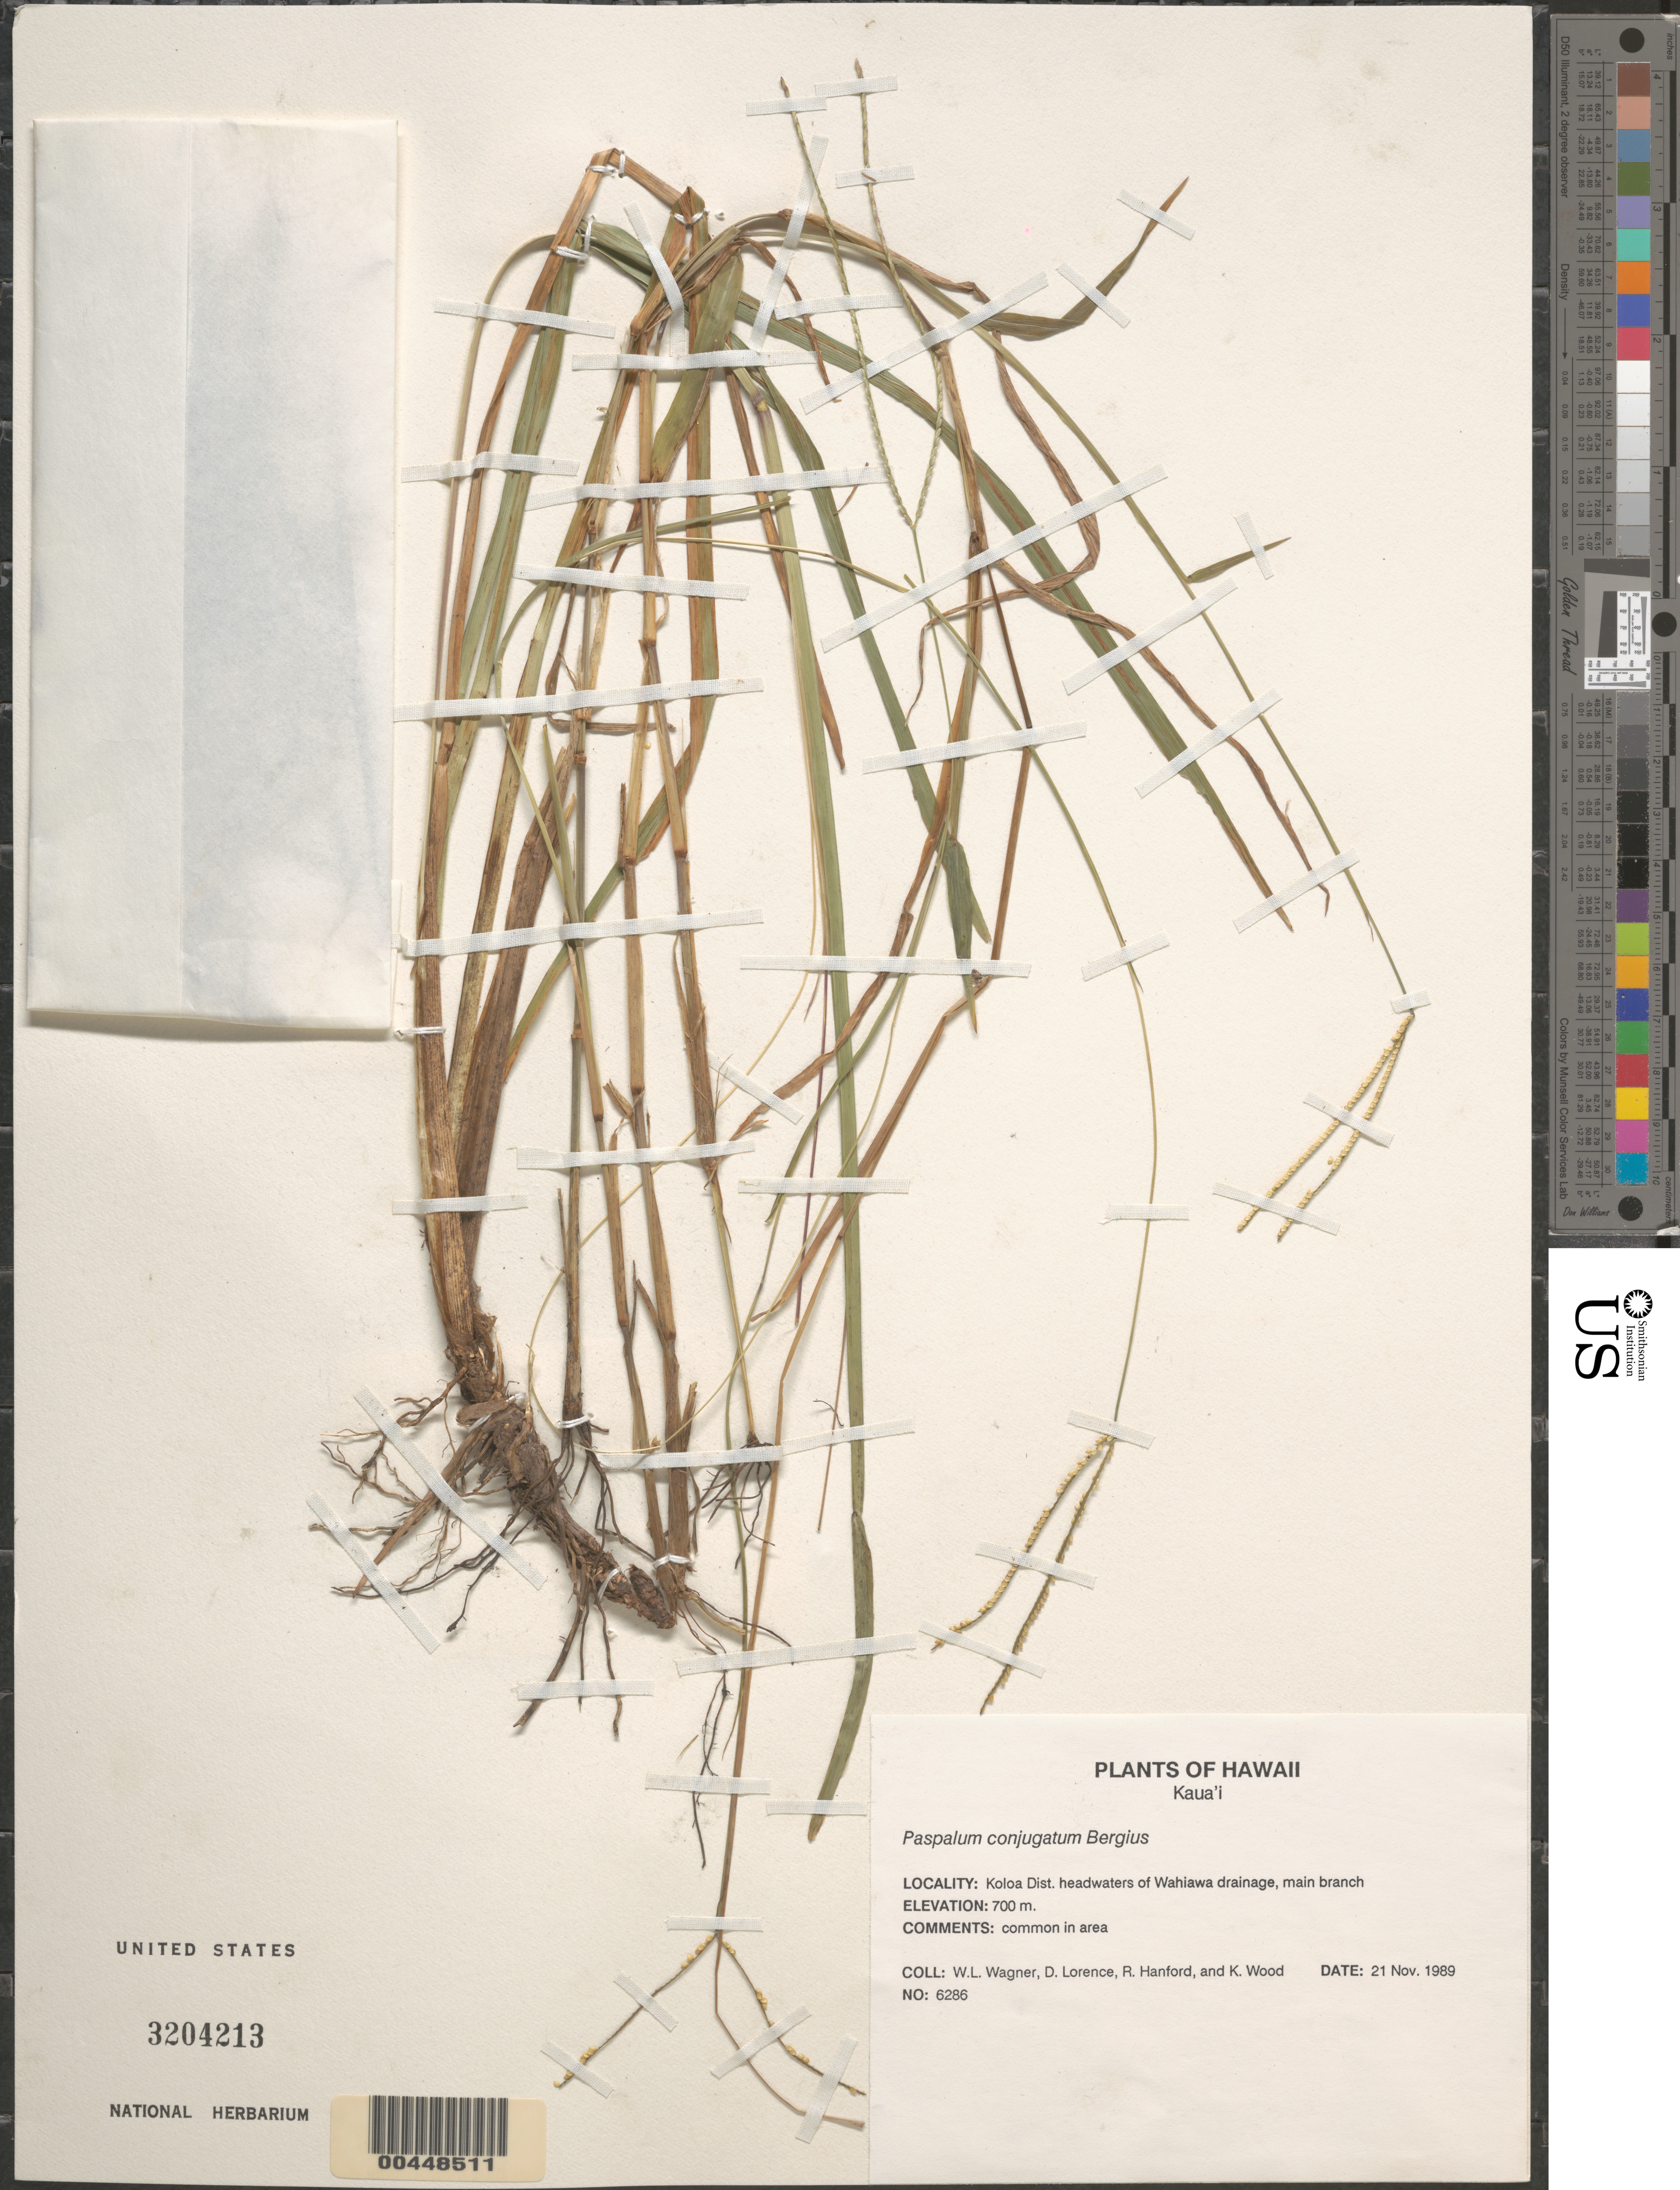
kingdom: Plantae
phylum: Tracheophyta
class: Liliopsida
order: Poales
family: Poaceae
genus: Paspalum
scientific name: Paspalum conjugatum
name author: P.J. Bergius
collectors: W. L. Wagner, D. Lorence, R. Hanford & K. Wood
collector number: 6286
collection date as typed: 21 Nov 1989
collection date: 1989-11-21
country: United States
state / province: Hawaii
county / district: Kauai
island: Kaua'i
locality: Koloa Dist, headwaters of Wahiawa drainage, main branch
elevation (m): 700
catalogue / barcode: US 3204213